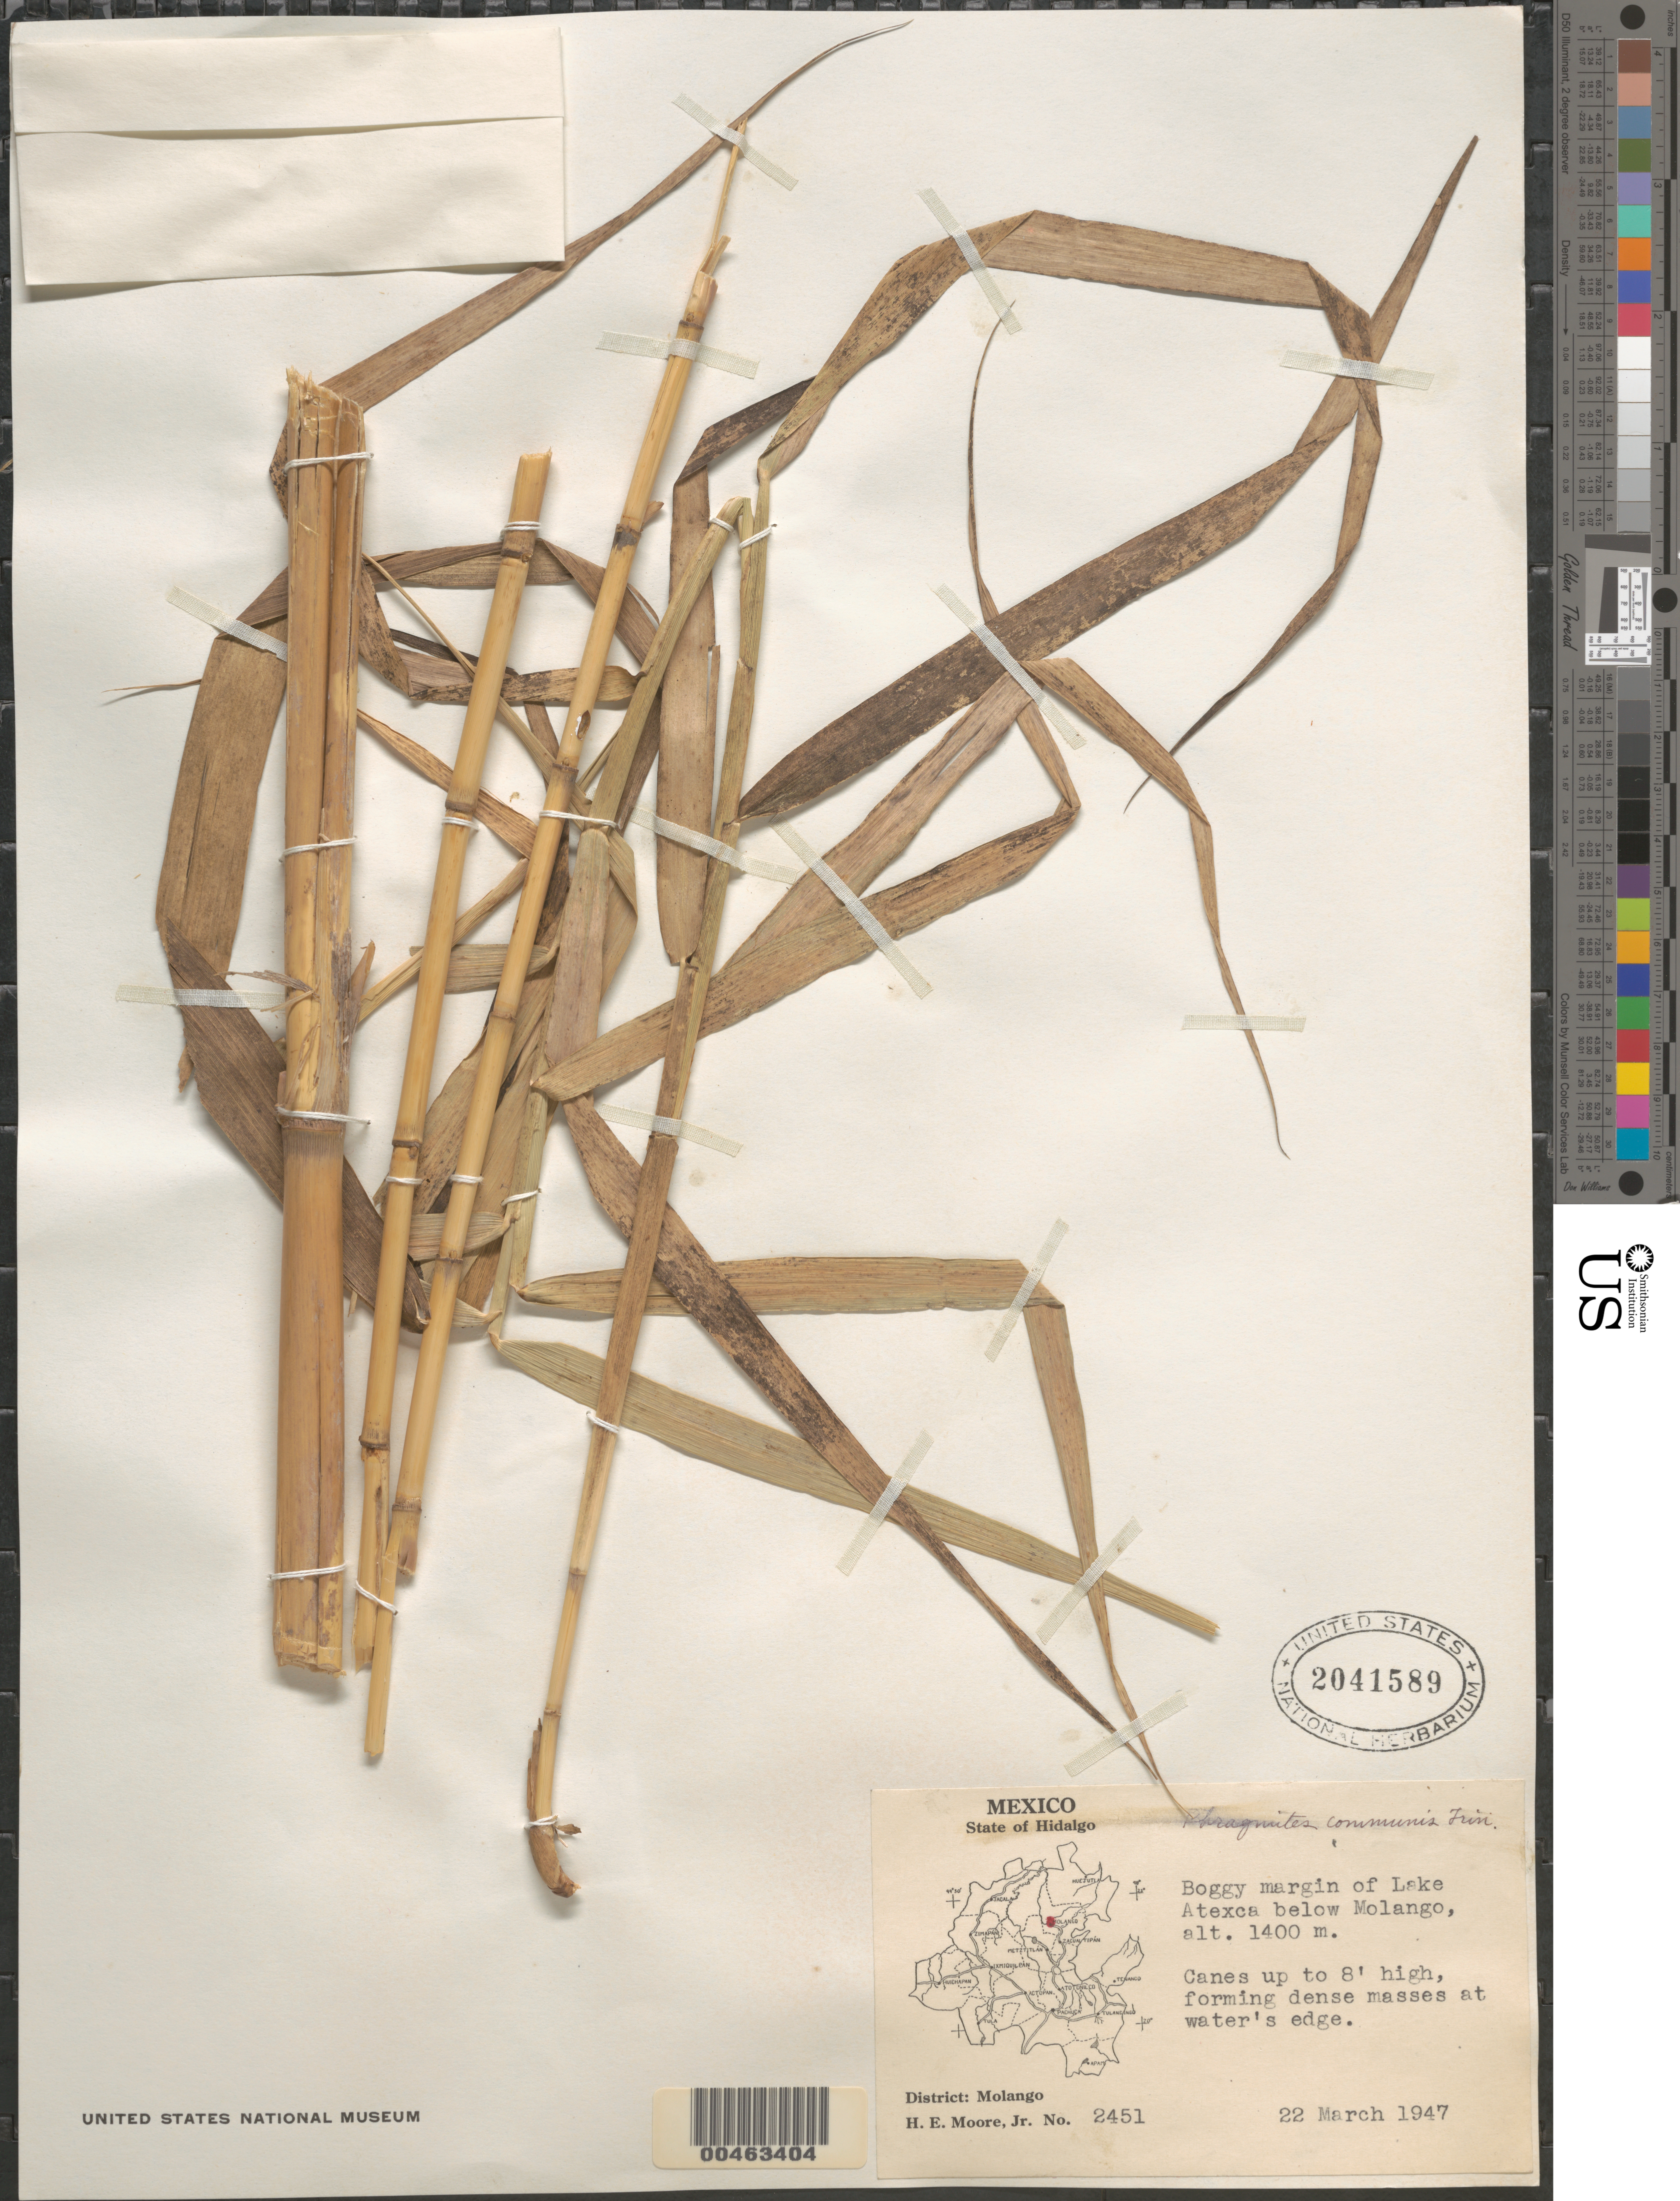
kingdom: Plantae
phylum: Tracheophyta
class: Liliopsida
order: Poales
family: Poaceae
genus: Phragmites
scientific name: Phragmites australis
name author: (Cav.) Trin. ex Steud.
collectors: H. E. Moore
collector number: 2451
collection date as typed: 22 Mar 1947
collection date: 1947-03-22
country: Mexico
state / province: Hidalgo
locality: Molango Dist., margin of Lake Atexca below Molango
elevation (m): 1400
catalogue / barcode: US 2041589